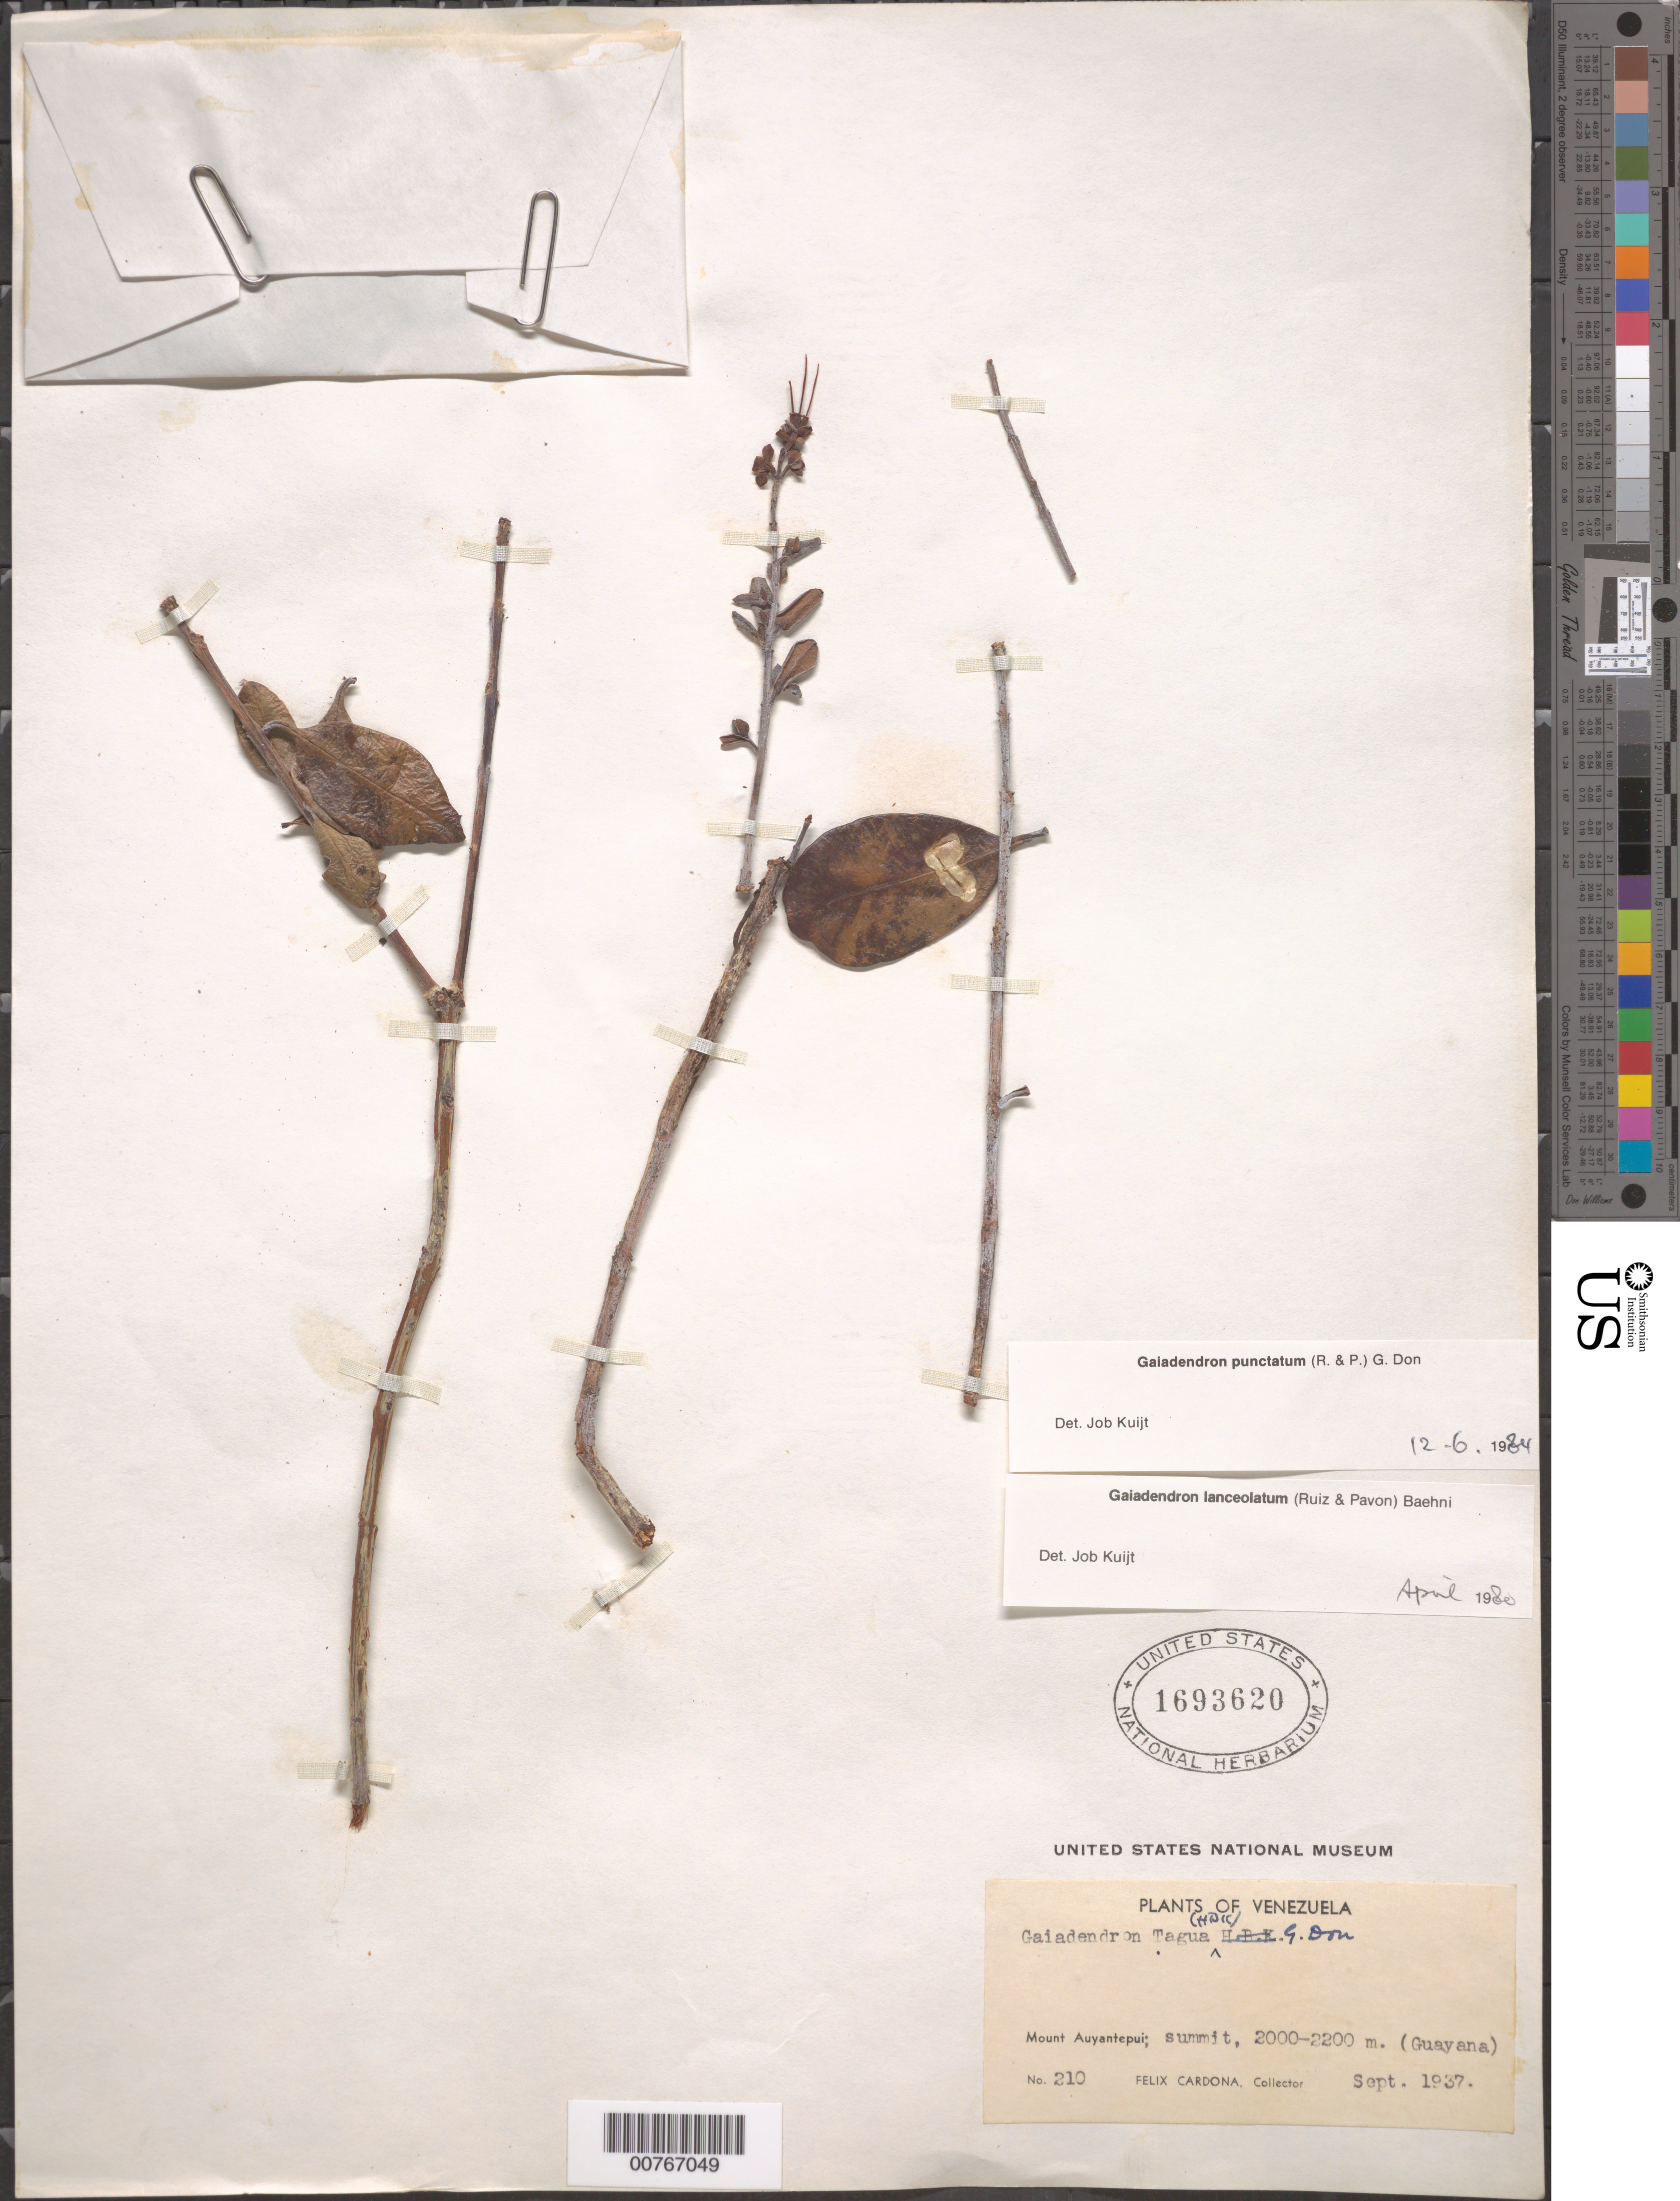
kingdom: Plantae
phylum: Tracheophyta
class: Magnoliopsida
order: Santalales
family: Loranthaceae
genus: Gaiadendron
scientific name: Gaiadendron punctatum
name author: (Ruiz & Pav.) G. Don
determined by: Kuijt, Job, (CANADA)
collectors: F. Cardona Puig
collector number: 210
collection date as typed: Sep-37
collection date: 1937-09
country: Venezuela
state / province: Bolívar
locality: Cerro Auyantepuí, Alto Caroní, Guayana, summit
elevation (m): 2000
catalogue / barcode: US 1693620